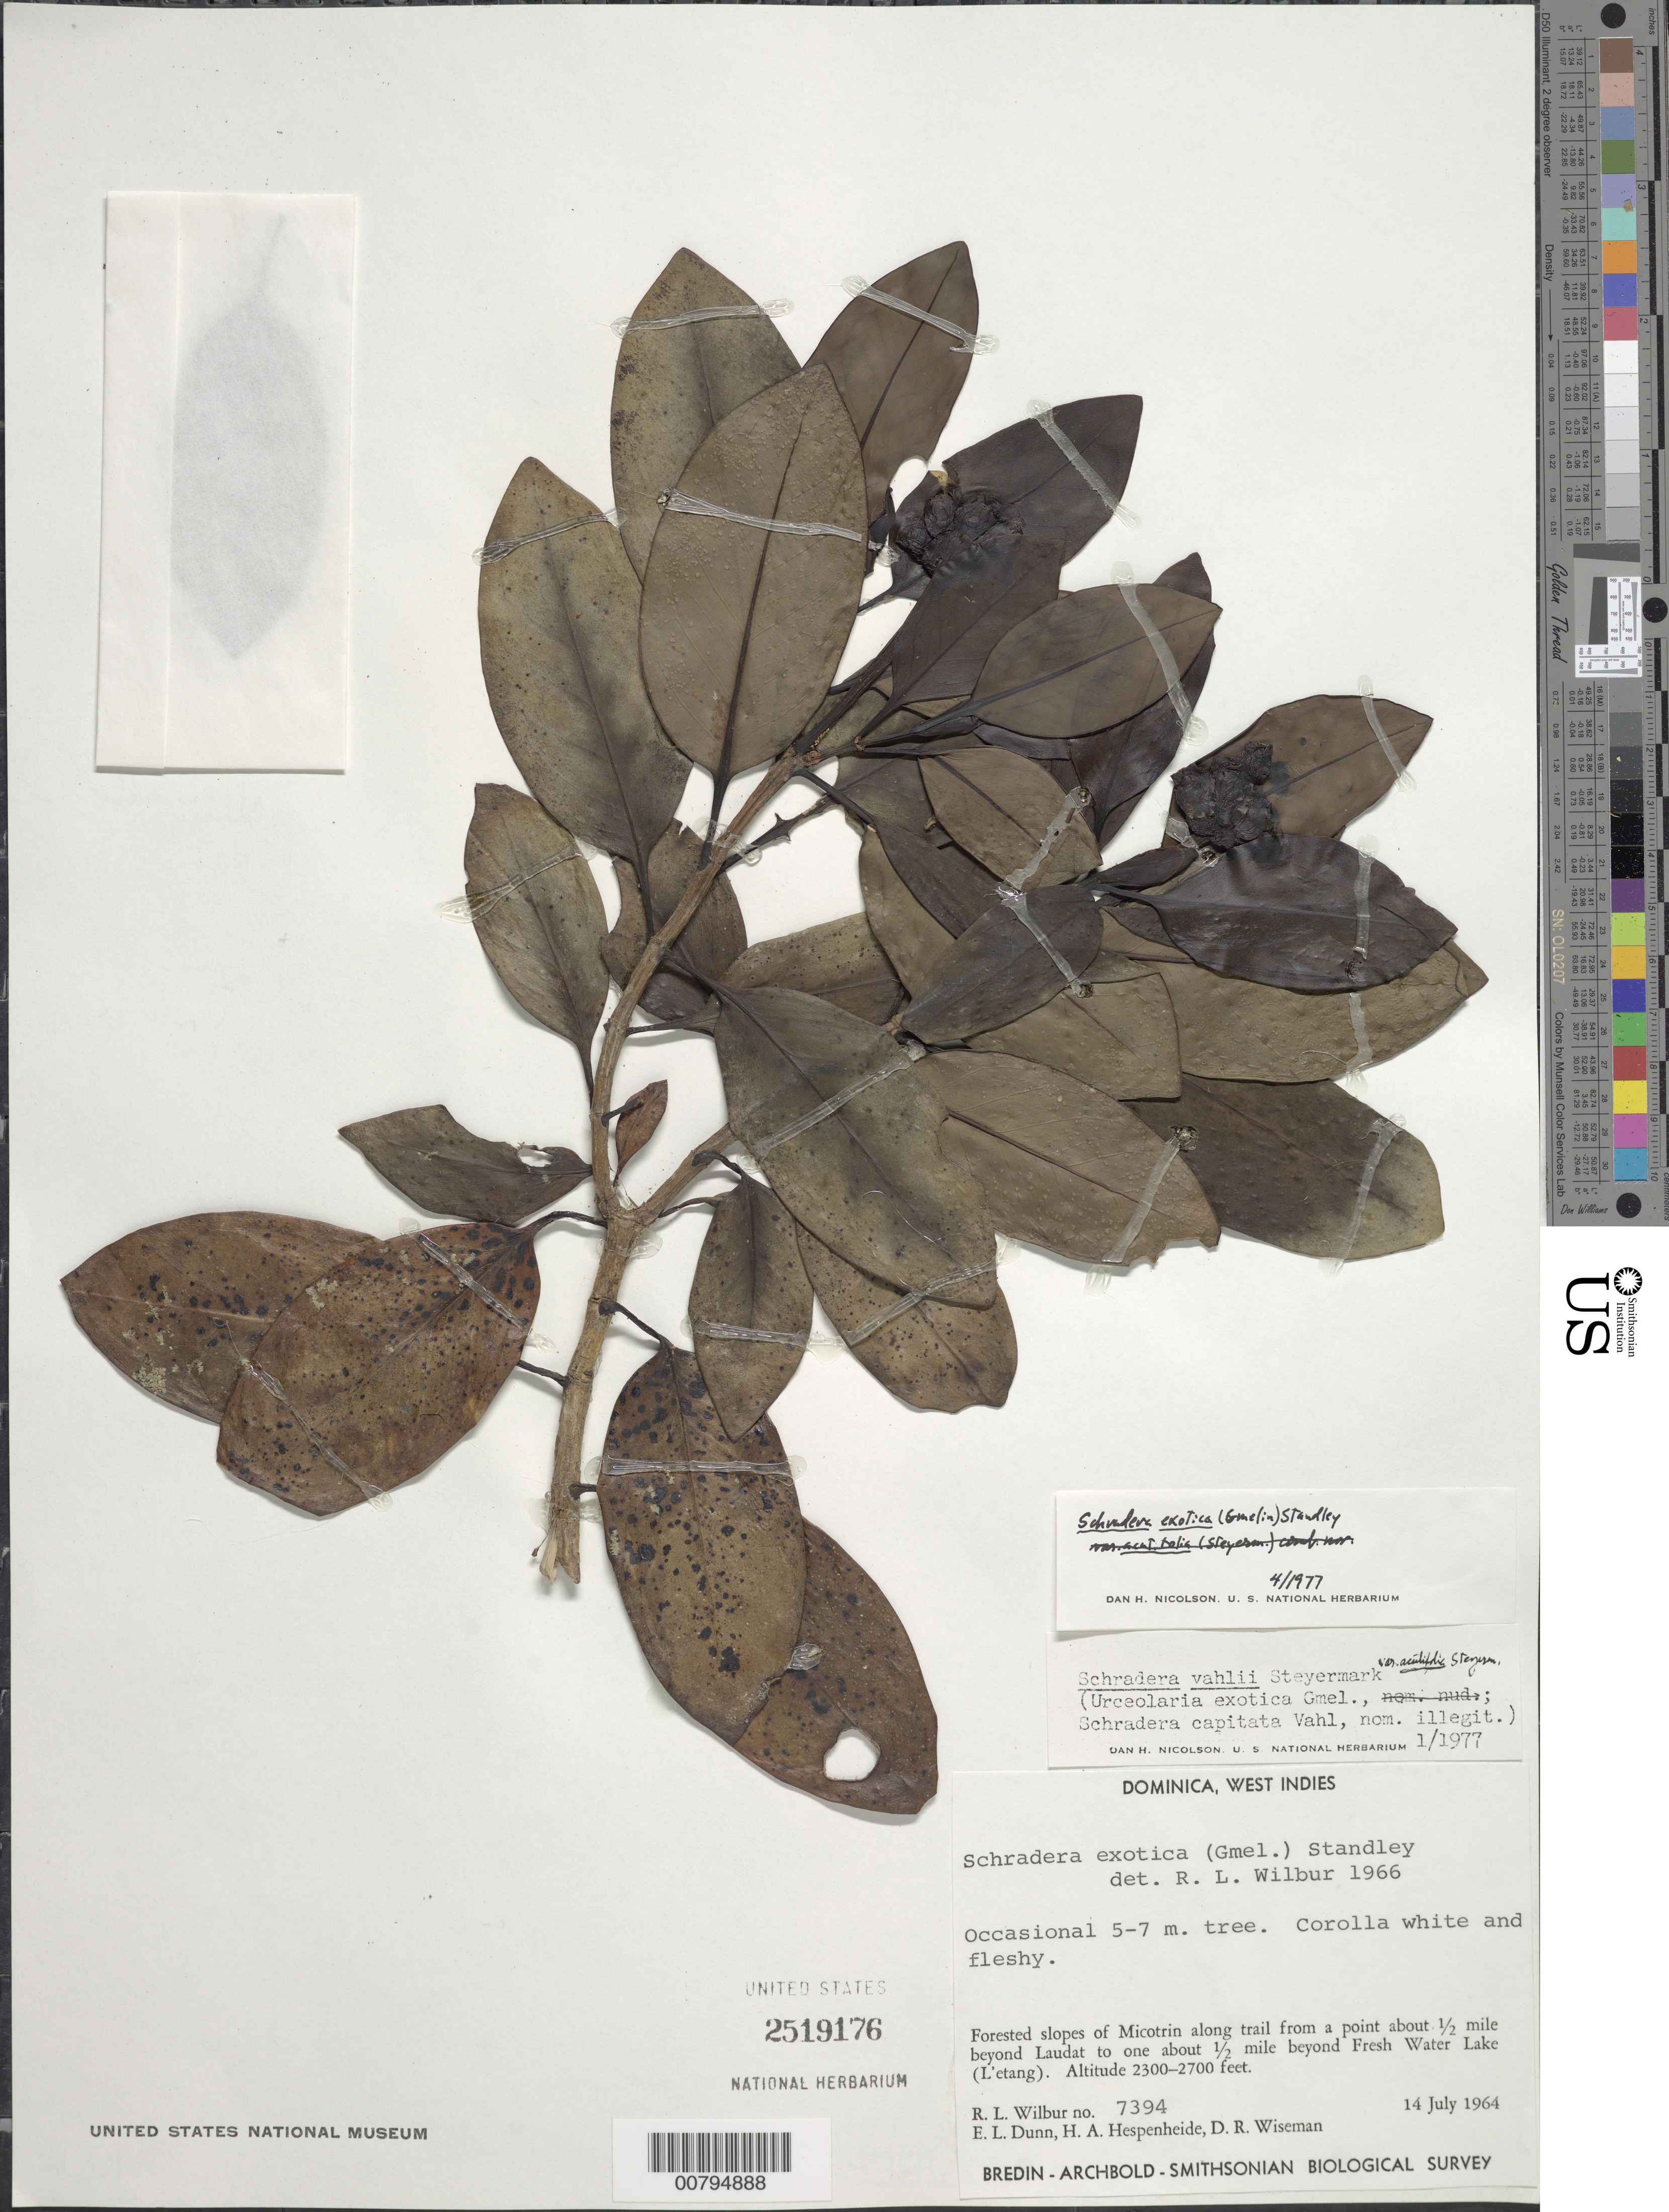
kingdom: Plantae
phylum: Tracheophyta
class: Magnoliopsida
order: Gentianales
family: Rubiaceae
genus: Schradera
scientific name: Schradera exotica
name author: (J.F. Gmel.) Standl.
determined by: Wilbur, R. L.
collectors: R. L. Wilbur, E. Dunn, H. A. Hespenheide & D. R. Wiseman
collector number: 7394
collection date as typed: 14 Jul 1964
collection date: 1964-07-14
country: Dominica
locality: Slopes of Micotrin along trail from a point about 0.5 mi. beyond Laudat to one about 0.5 mi. beyond Fresh Water Lake (L'etang)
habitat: Forested slopes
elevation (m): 701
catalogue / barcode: US 2519176